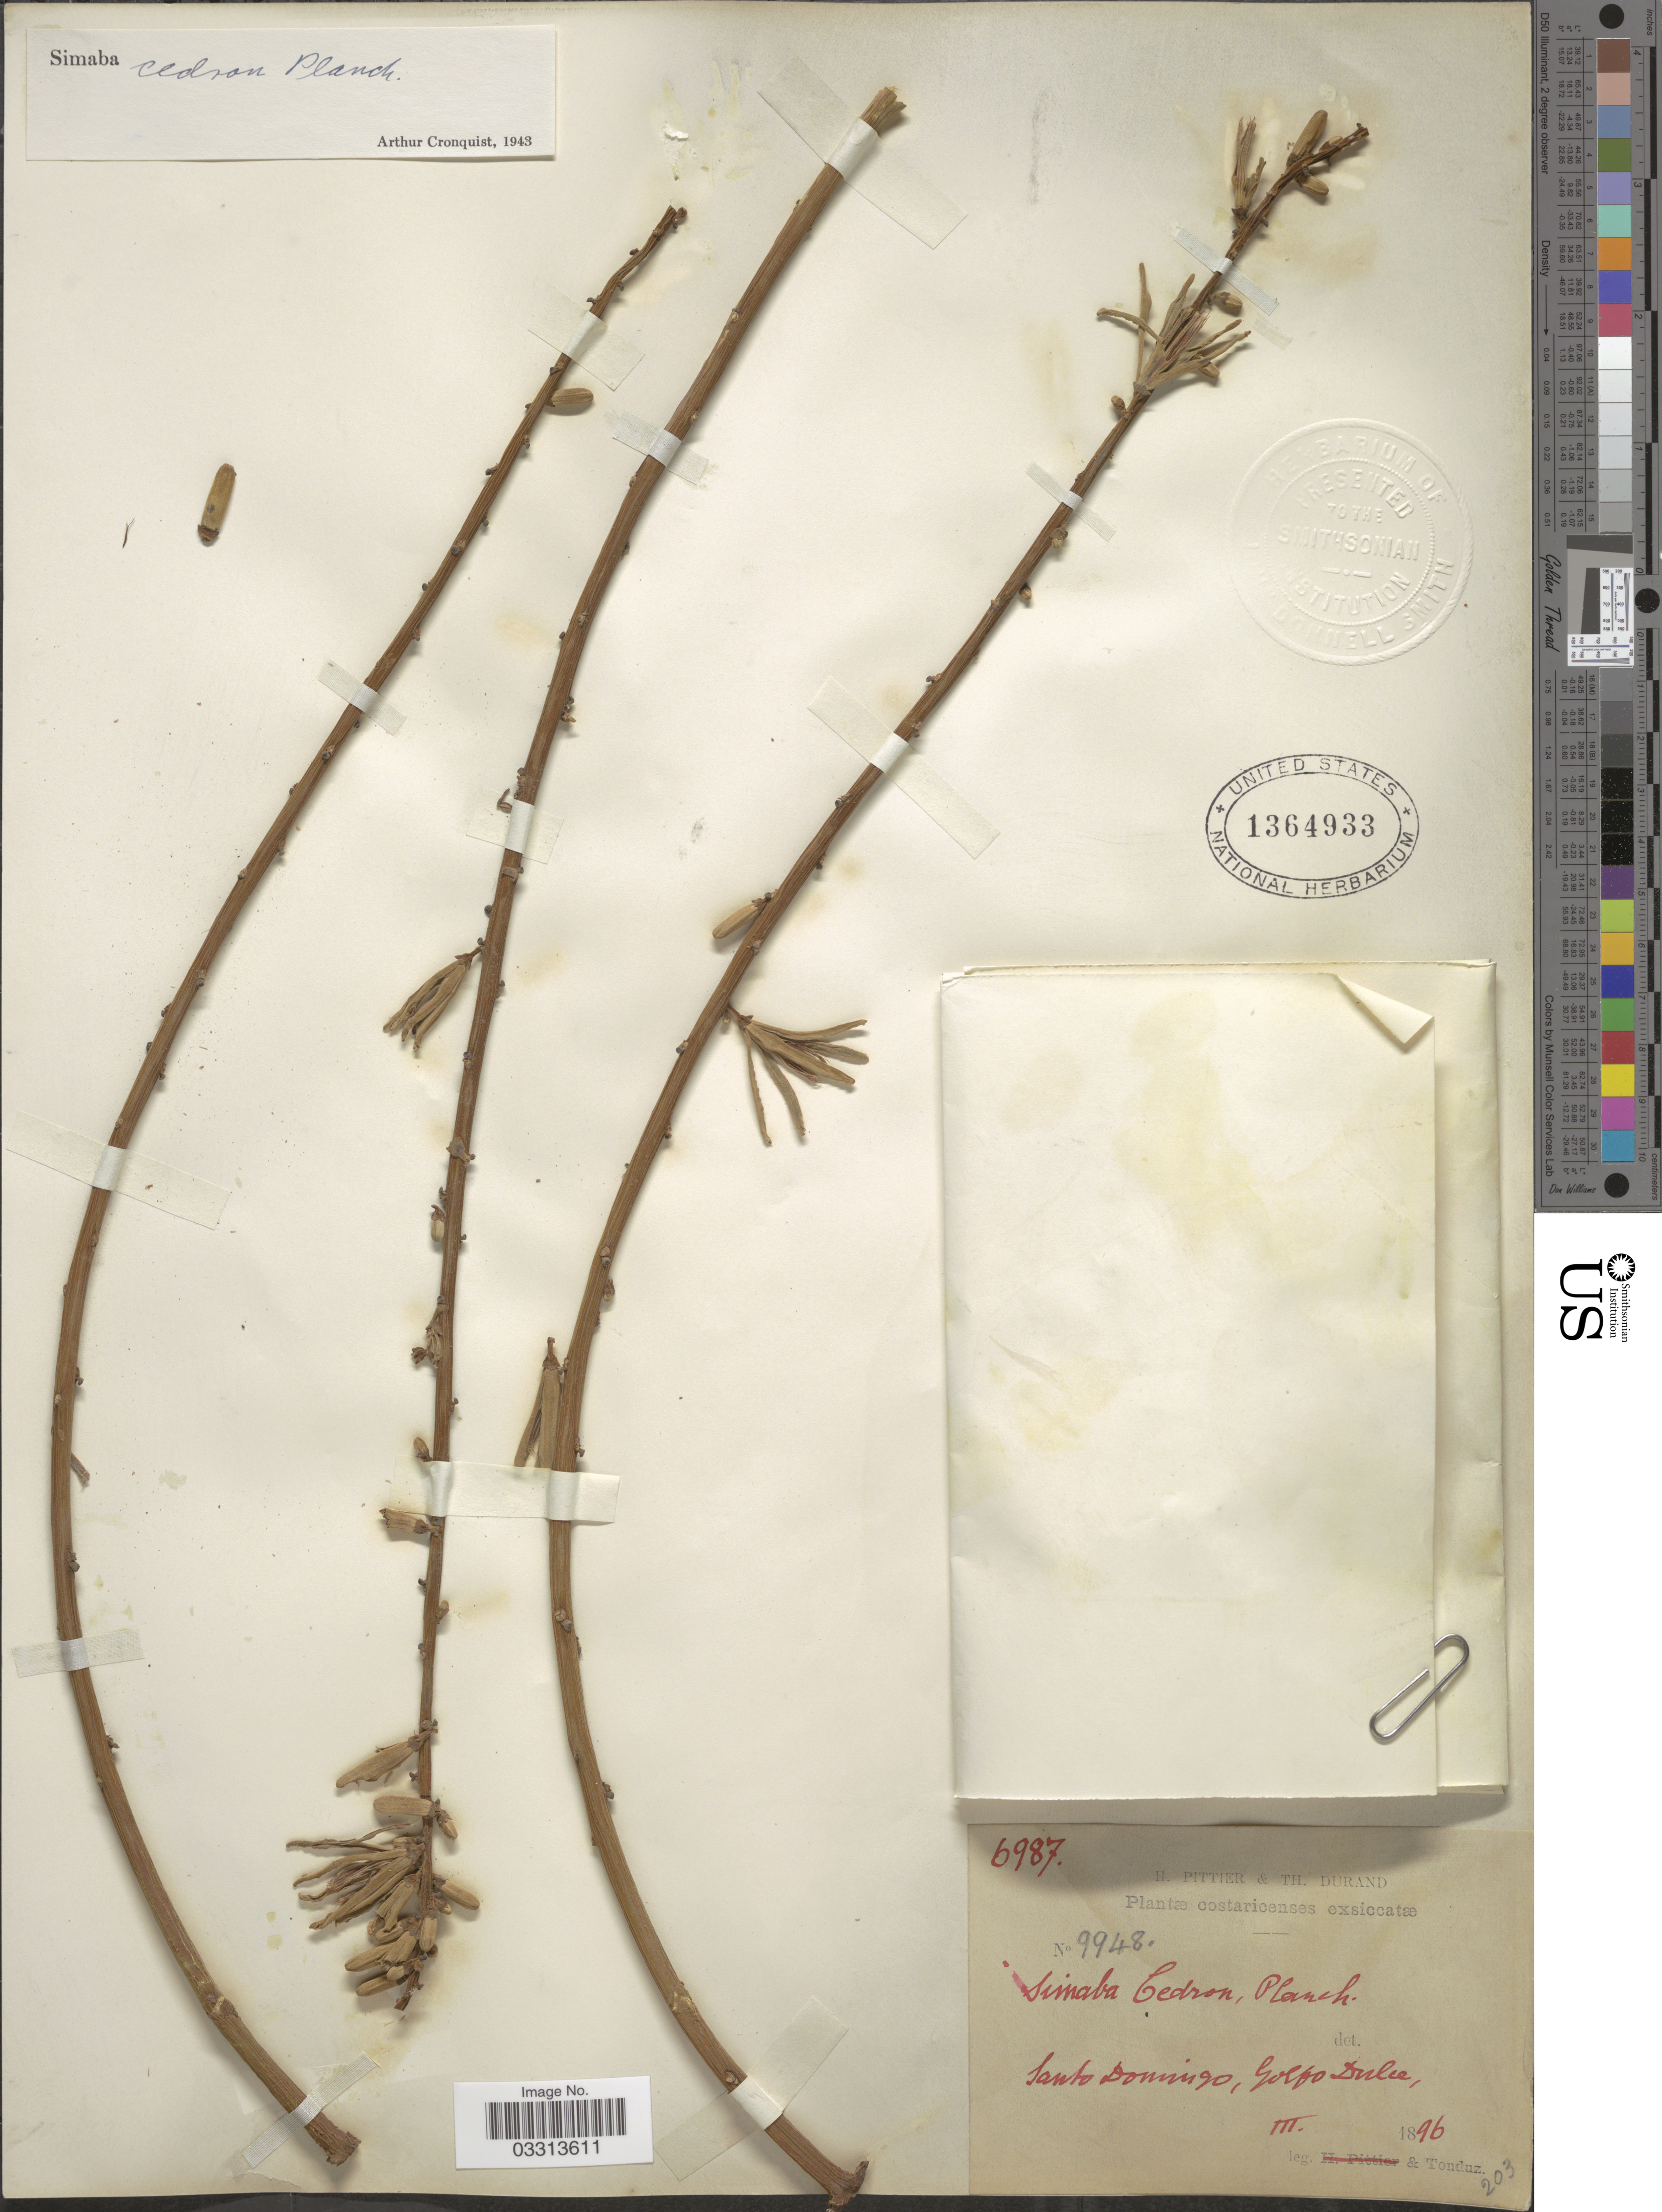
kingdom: Plantae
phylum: Tracheophyta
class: Magnoliopsida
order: Sapindales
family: Simaroubaceae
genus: Homalolepis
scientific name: Homalolepis cedron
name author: (Planch.) Devecchi & Pirani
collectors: Tonduz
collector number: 9948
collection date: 1896-03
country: Costa Rica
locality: Santo Domingo, Golfo Dulce.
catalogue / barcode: US 1364933